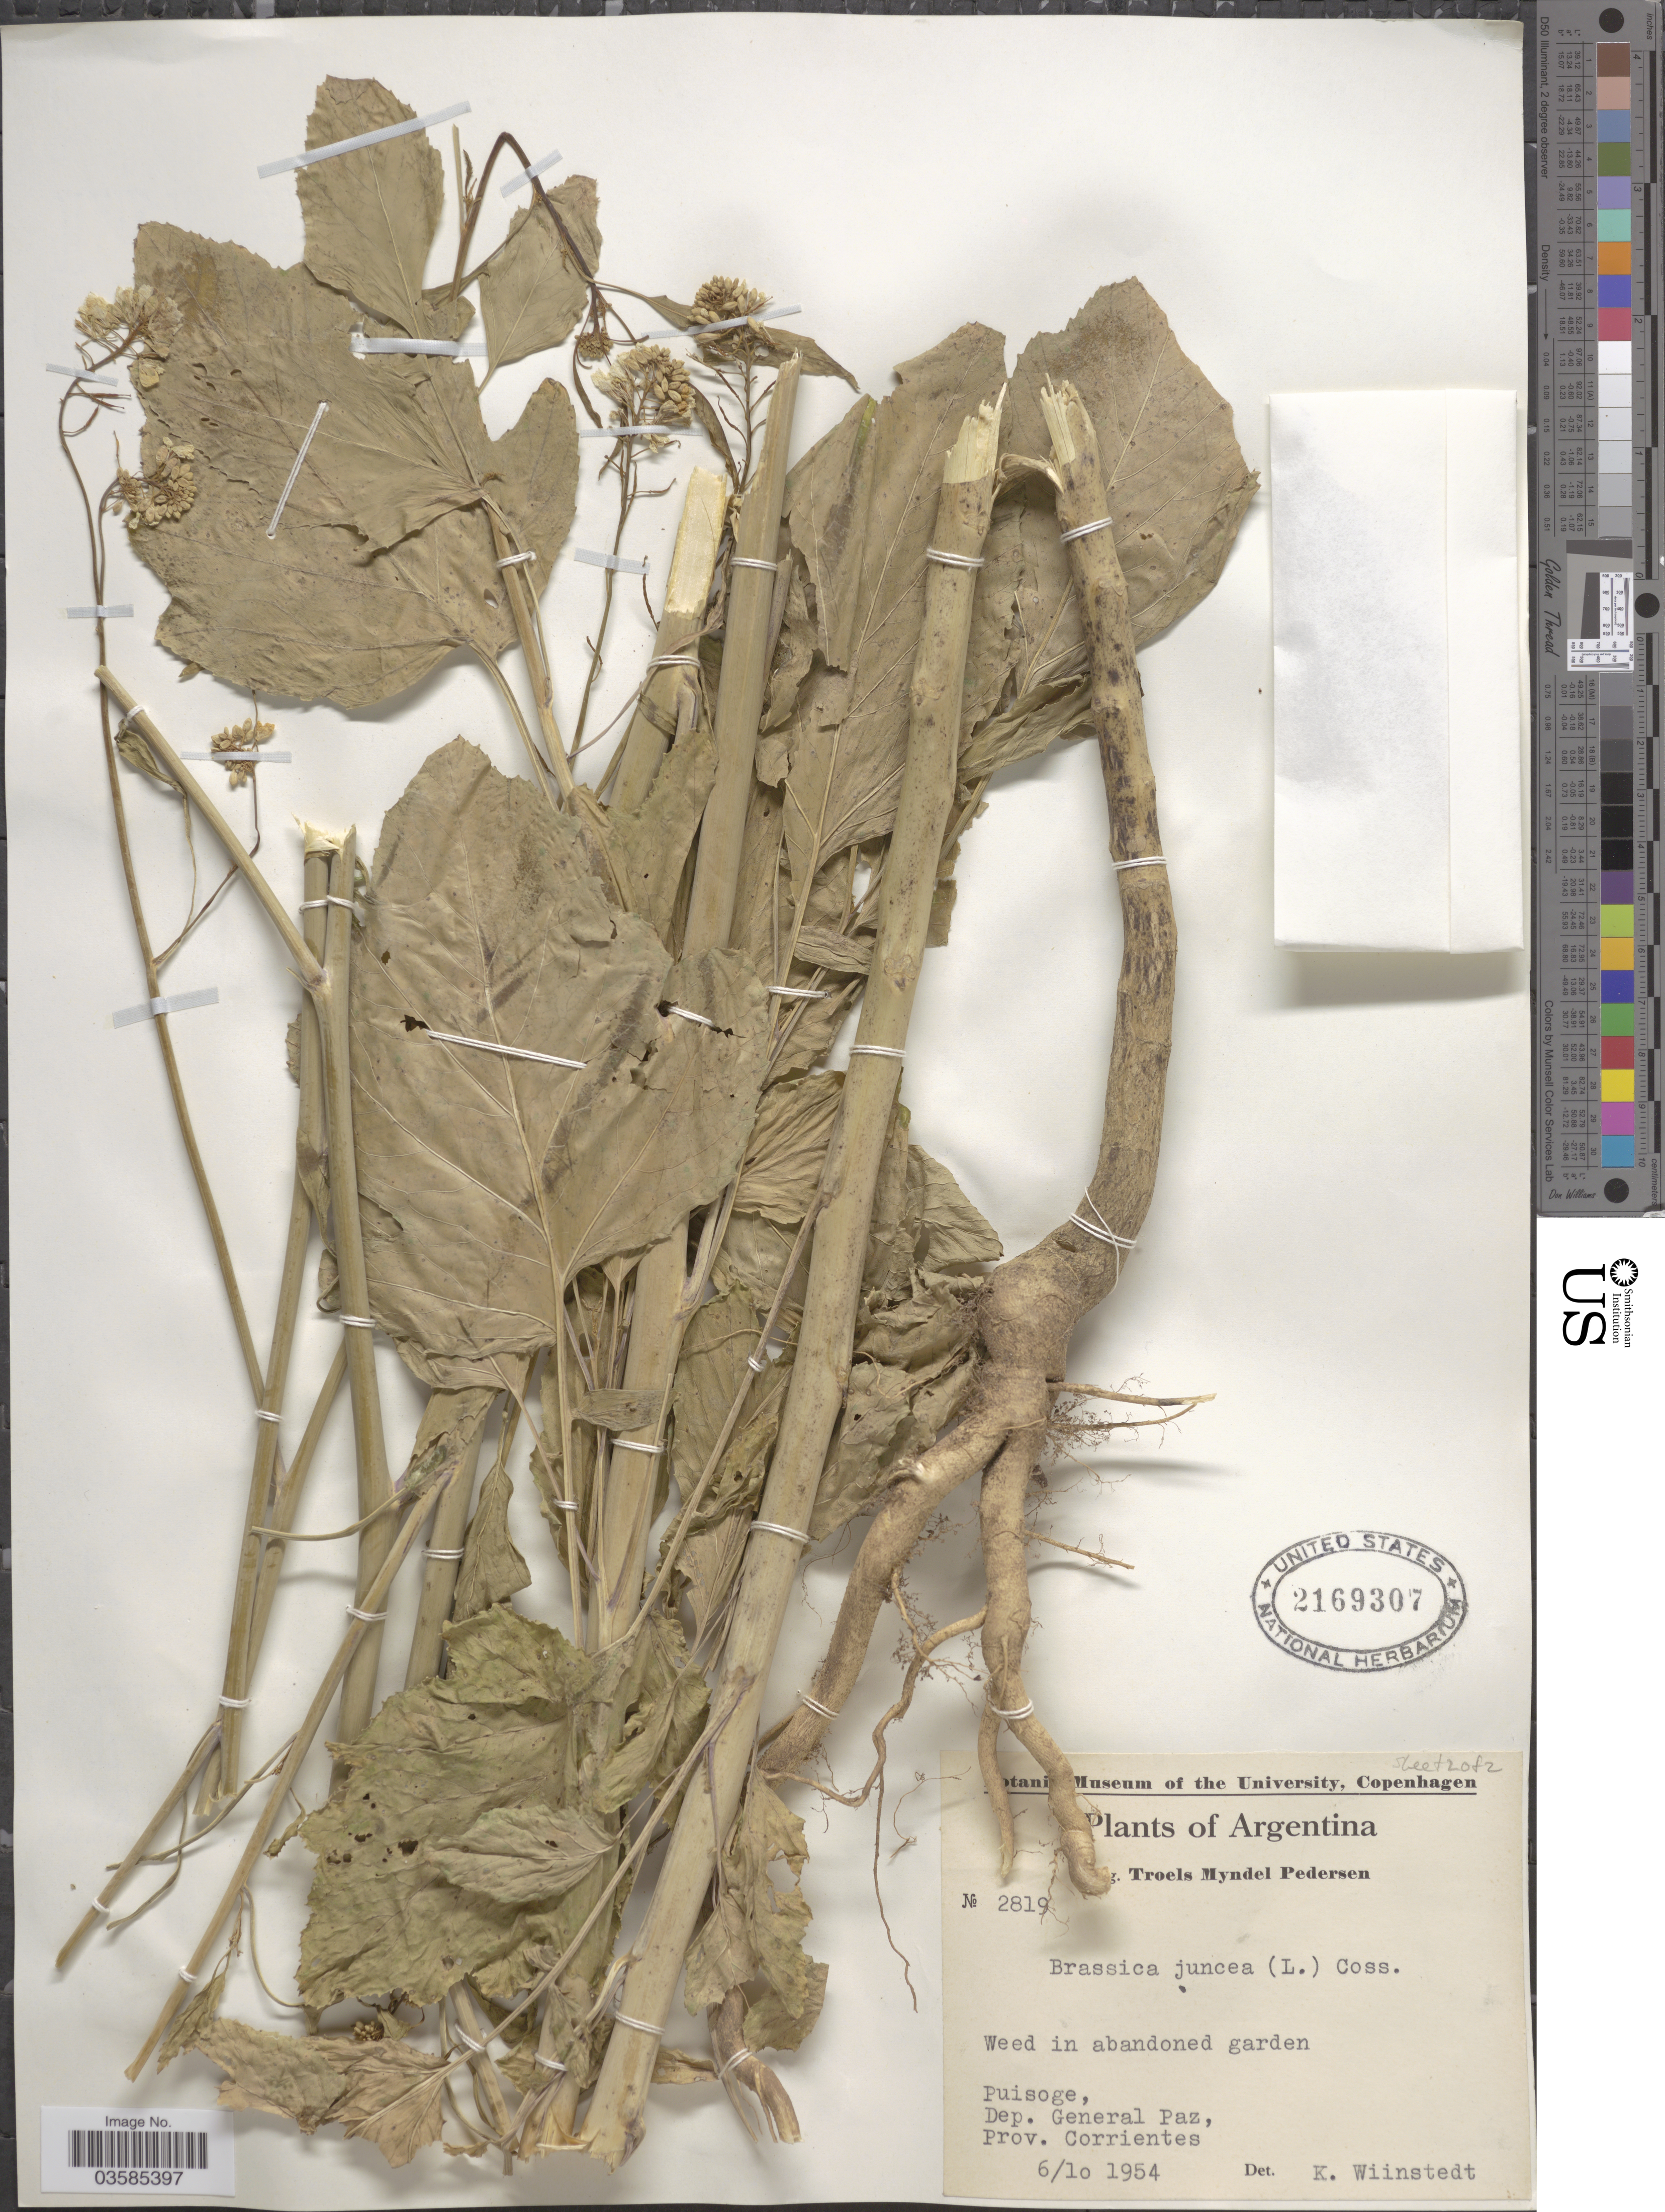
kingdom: Plantae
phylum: Tracheophyta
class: Magnoliopsida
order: Brassicales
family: Brassicaceae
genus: Brassica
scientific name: Brassica juncea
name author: (L.) Czern.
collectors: T. Pederson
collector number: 2819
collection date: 1954-10-06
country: Argentina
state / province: Corrientes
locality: Puisoge, Dep. General Paz.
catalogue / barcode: US 2169307